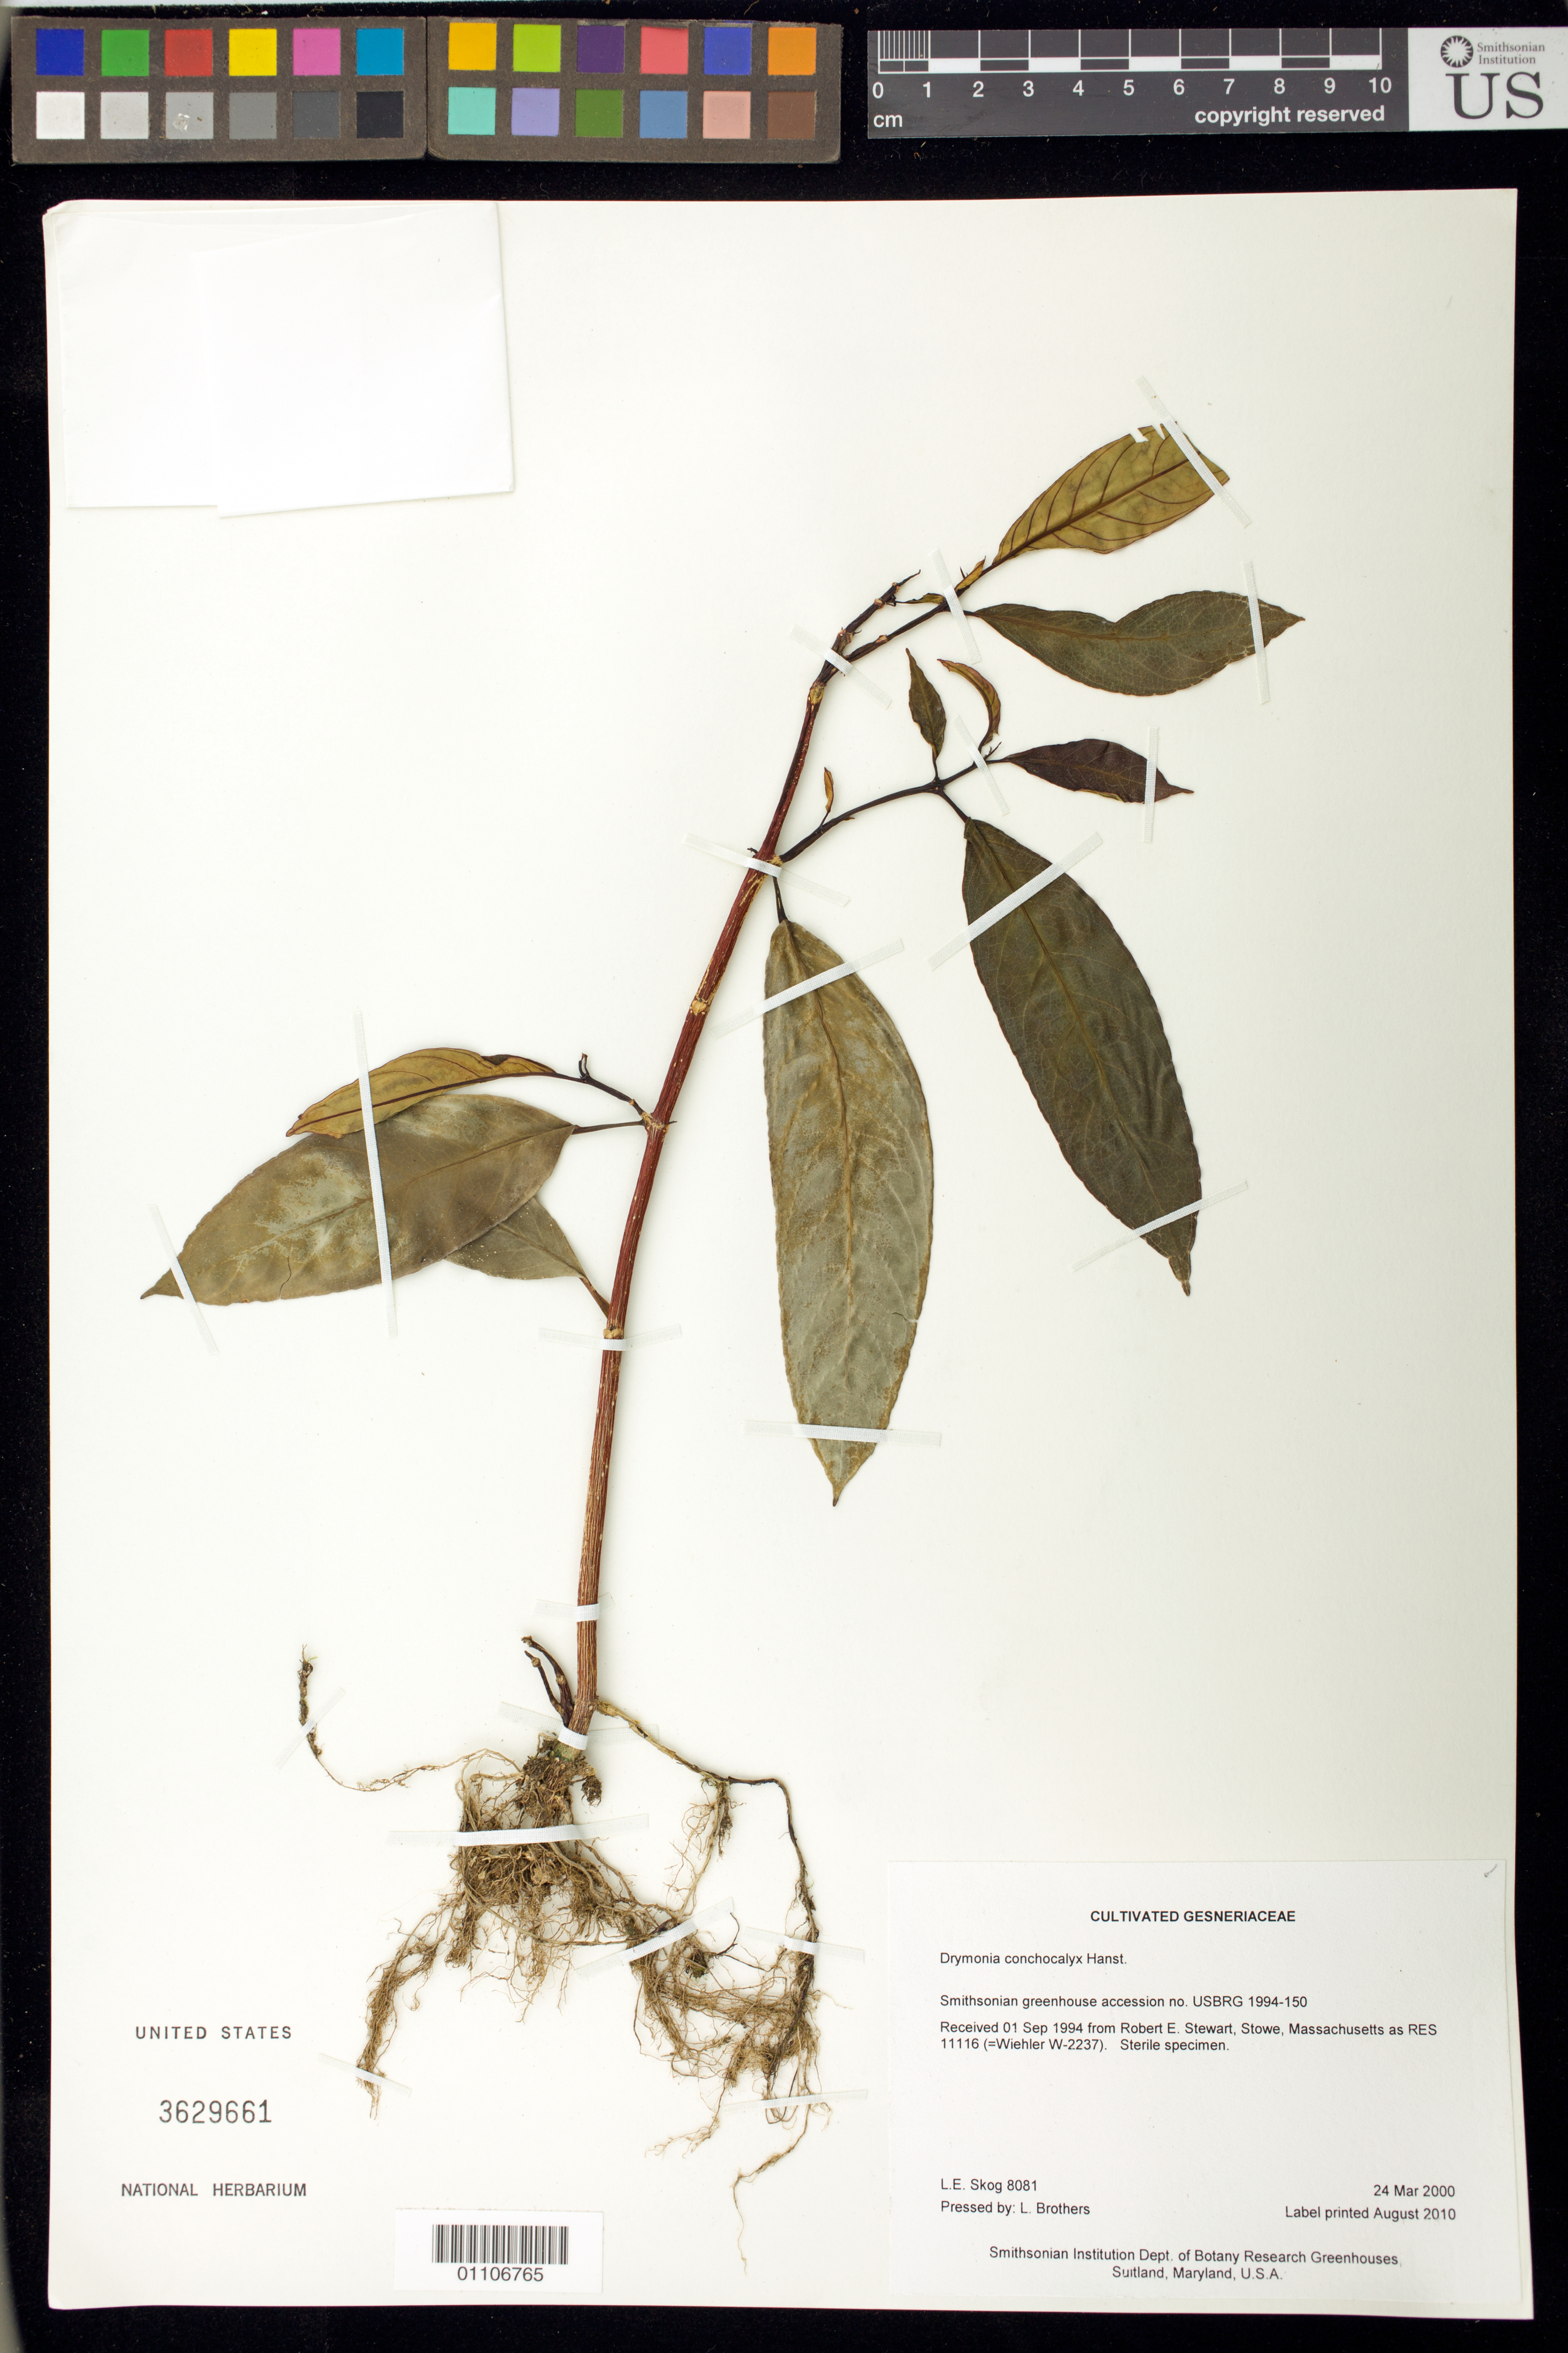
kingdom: Plantae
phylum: Tracheophyta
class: Magnoliopsida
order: Lamiales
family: Gesneriaceae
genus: Drymonia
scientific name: Drymonia conchocalyx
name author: Hanst.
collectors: L. E. Skog & L. Brothers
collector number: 8081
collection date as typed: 24 Mar 2000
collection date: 2000-03-24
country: United States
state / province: Maryland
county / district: Prince George's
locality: Smithsonian Institution Dept. of Botany Research Greenhouses, Suitland, Maryland, U.S.A.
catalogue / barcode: US 3629661